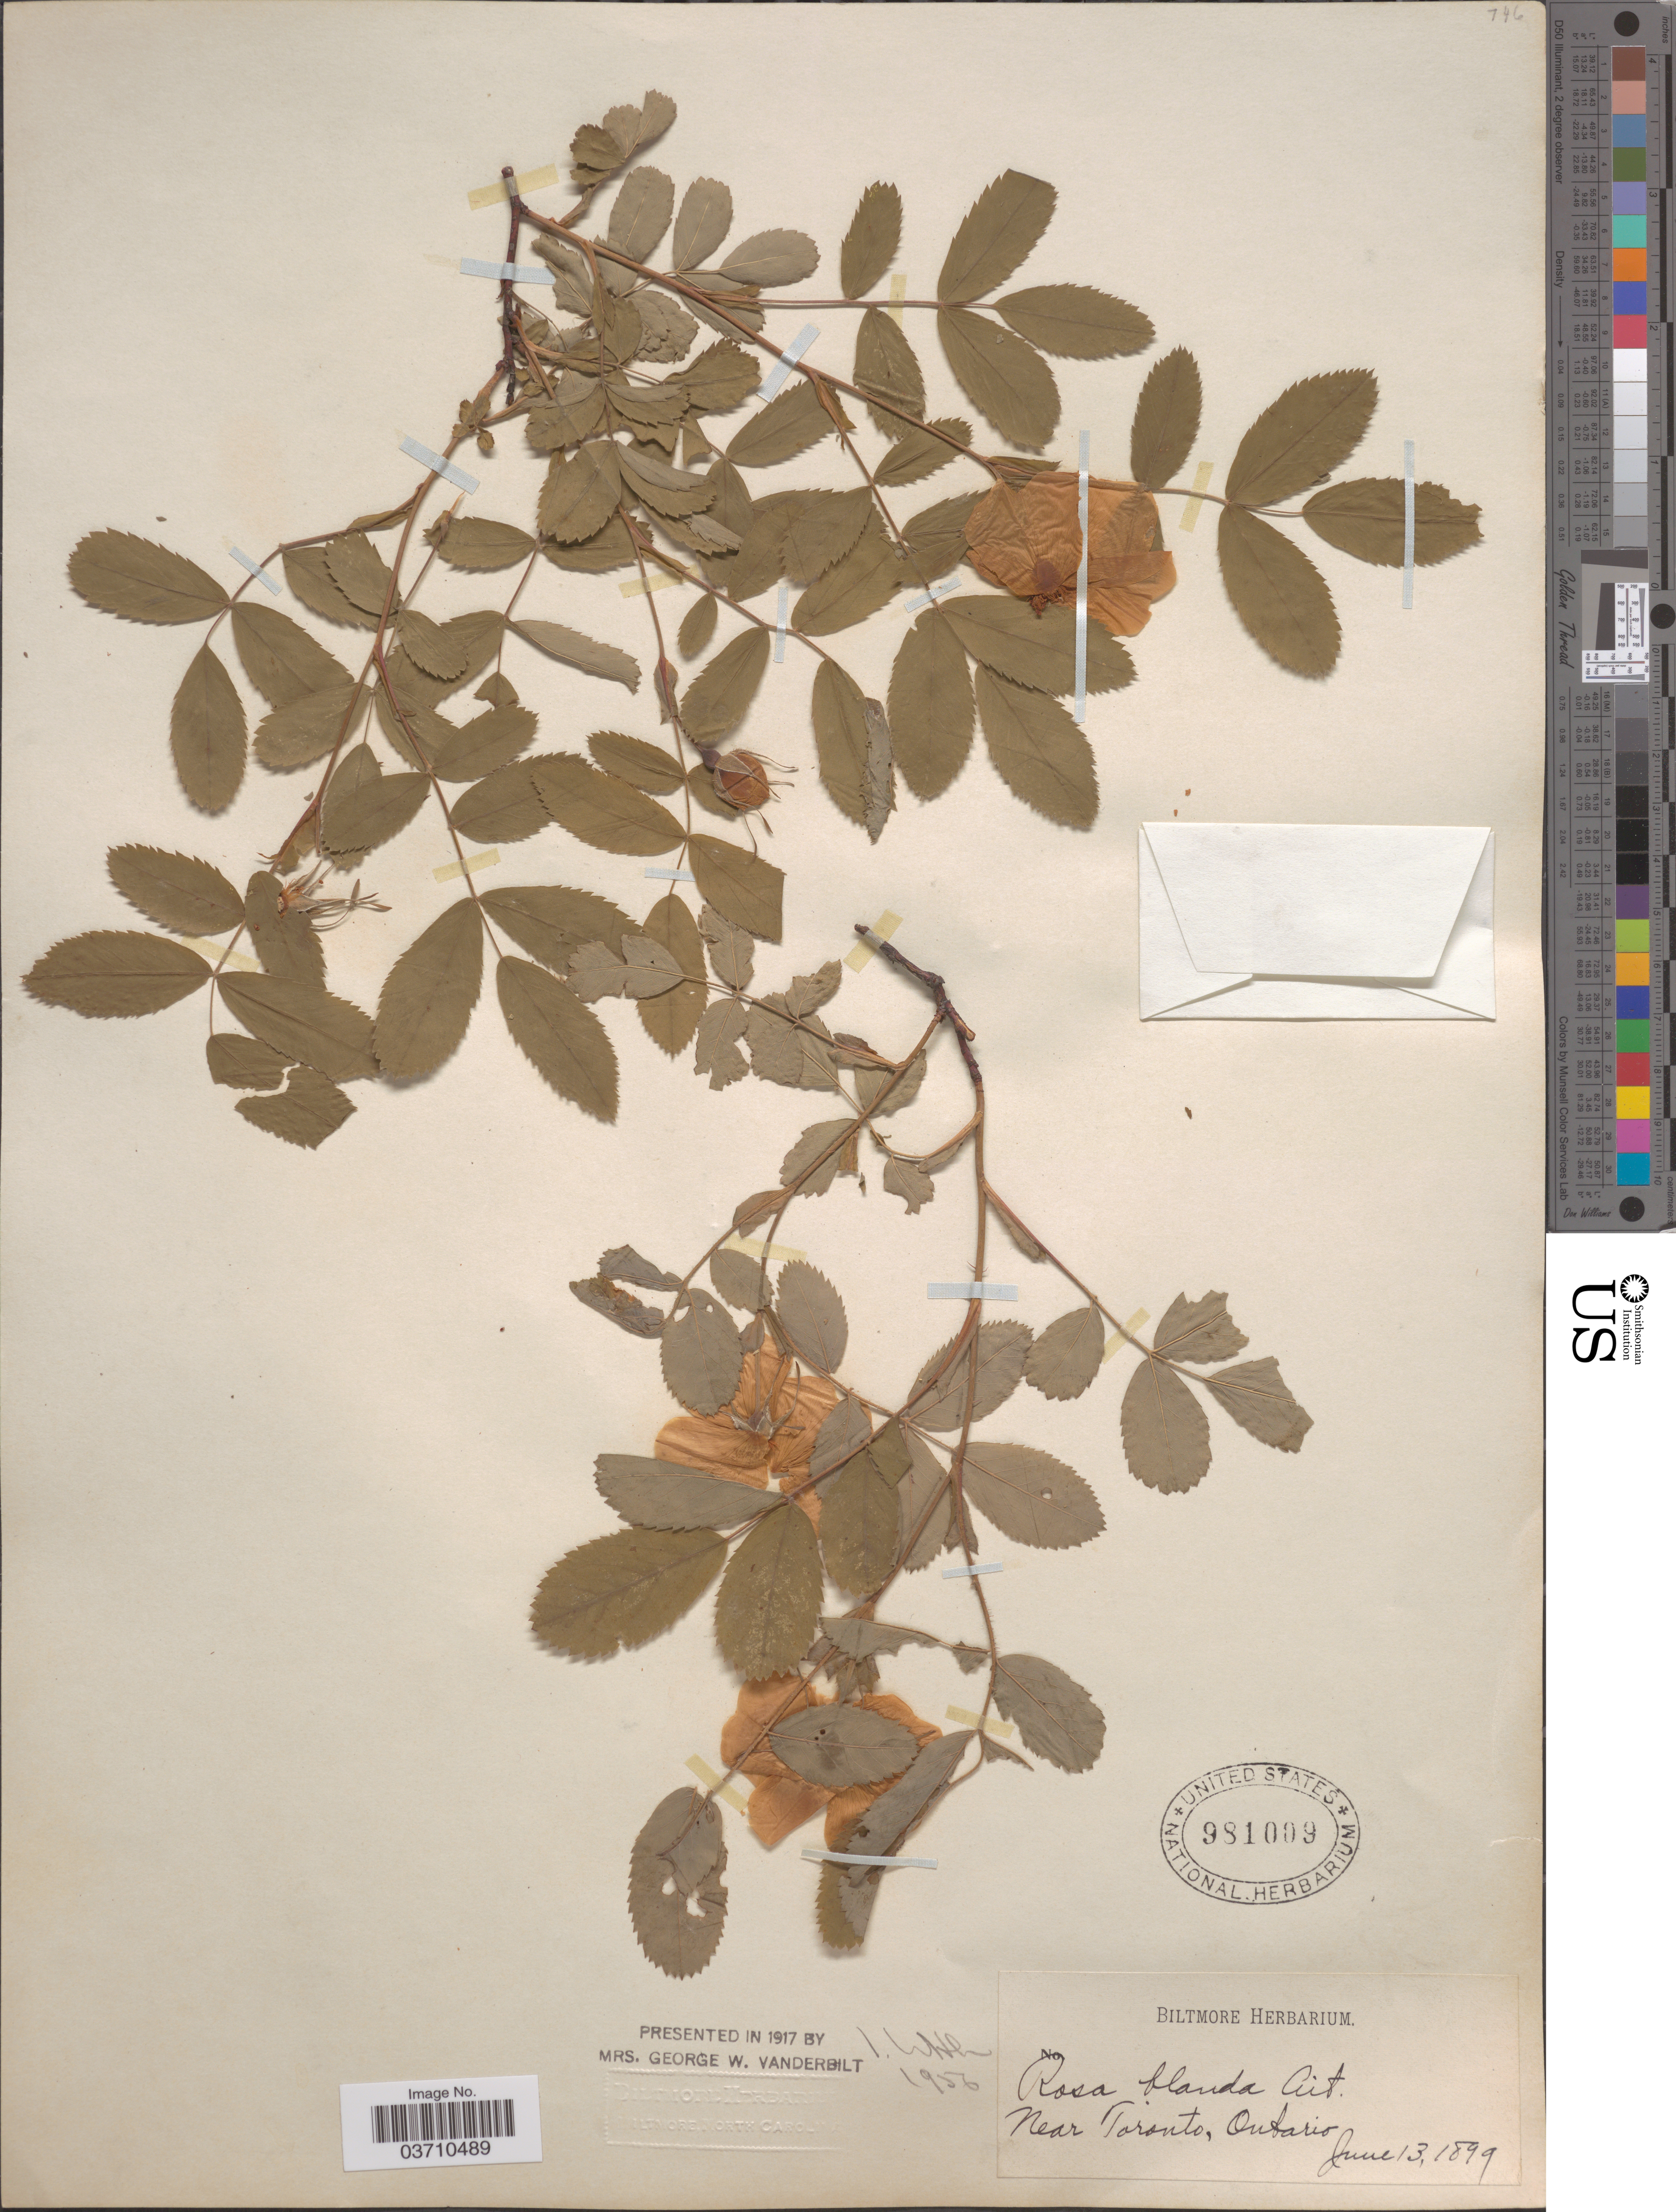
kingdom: Plantae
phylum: Tracheophyta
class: Magnoliopsida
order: Rosales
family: Rosaceae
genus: Rosa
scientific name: Rosa blanda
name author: Aiton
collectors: ex herb. Biltmore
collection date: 1899-06-13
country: Canada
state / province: Ontario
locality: Near Toronto.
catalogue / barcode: US 981009